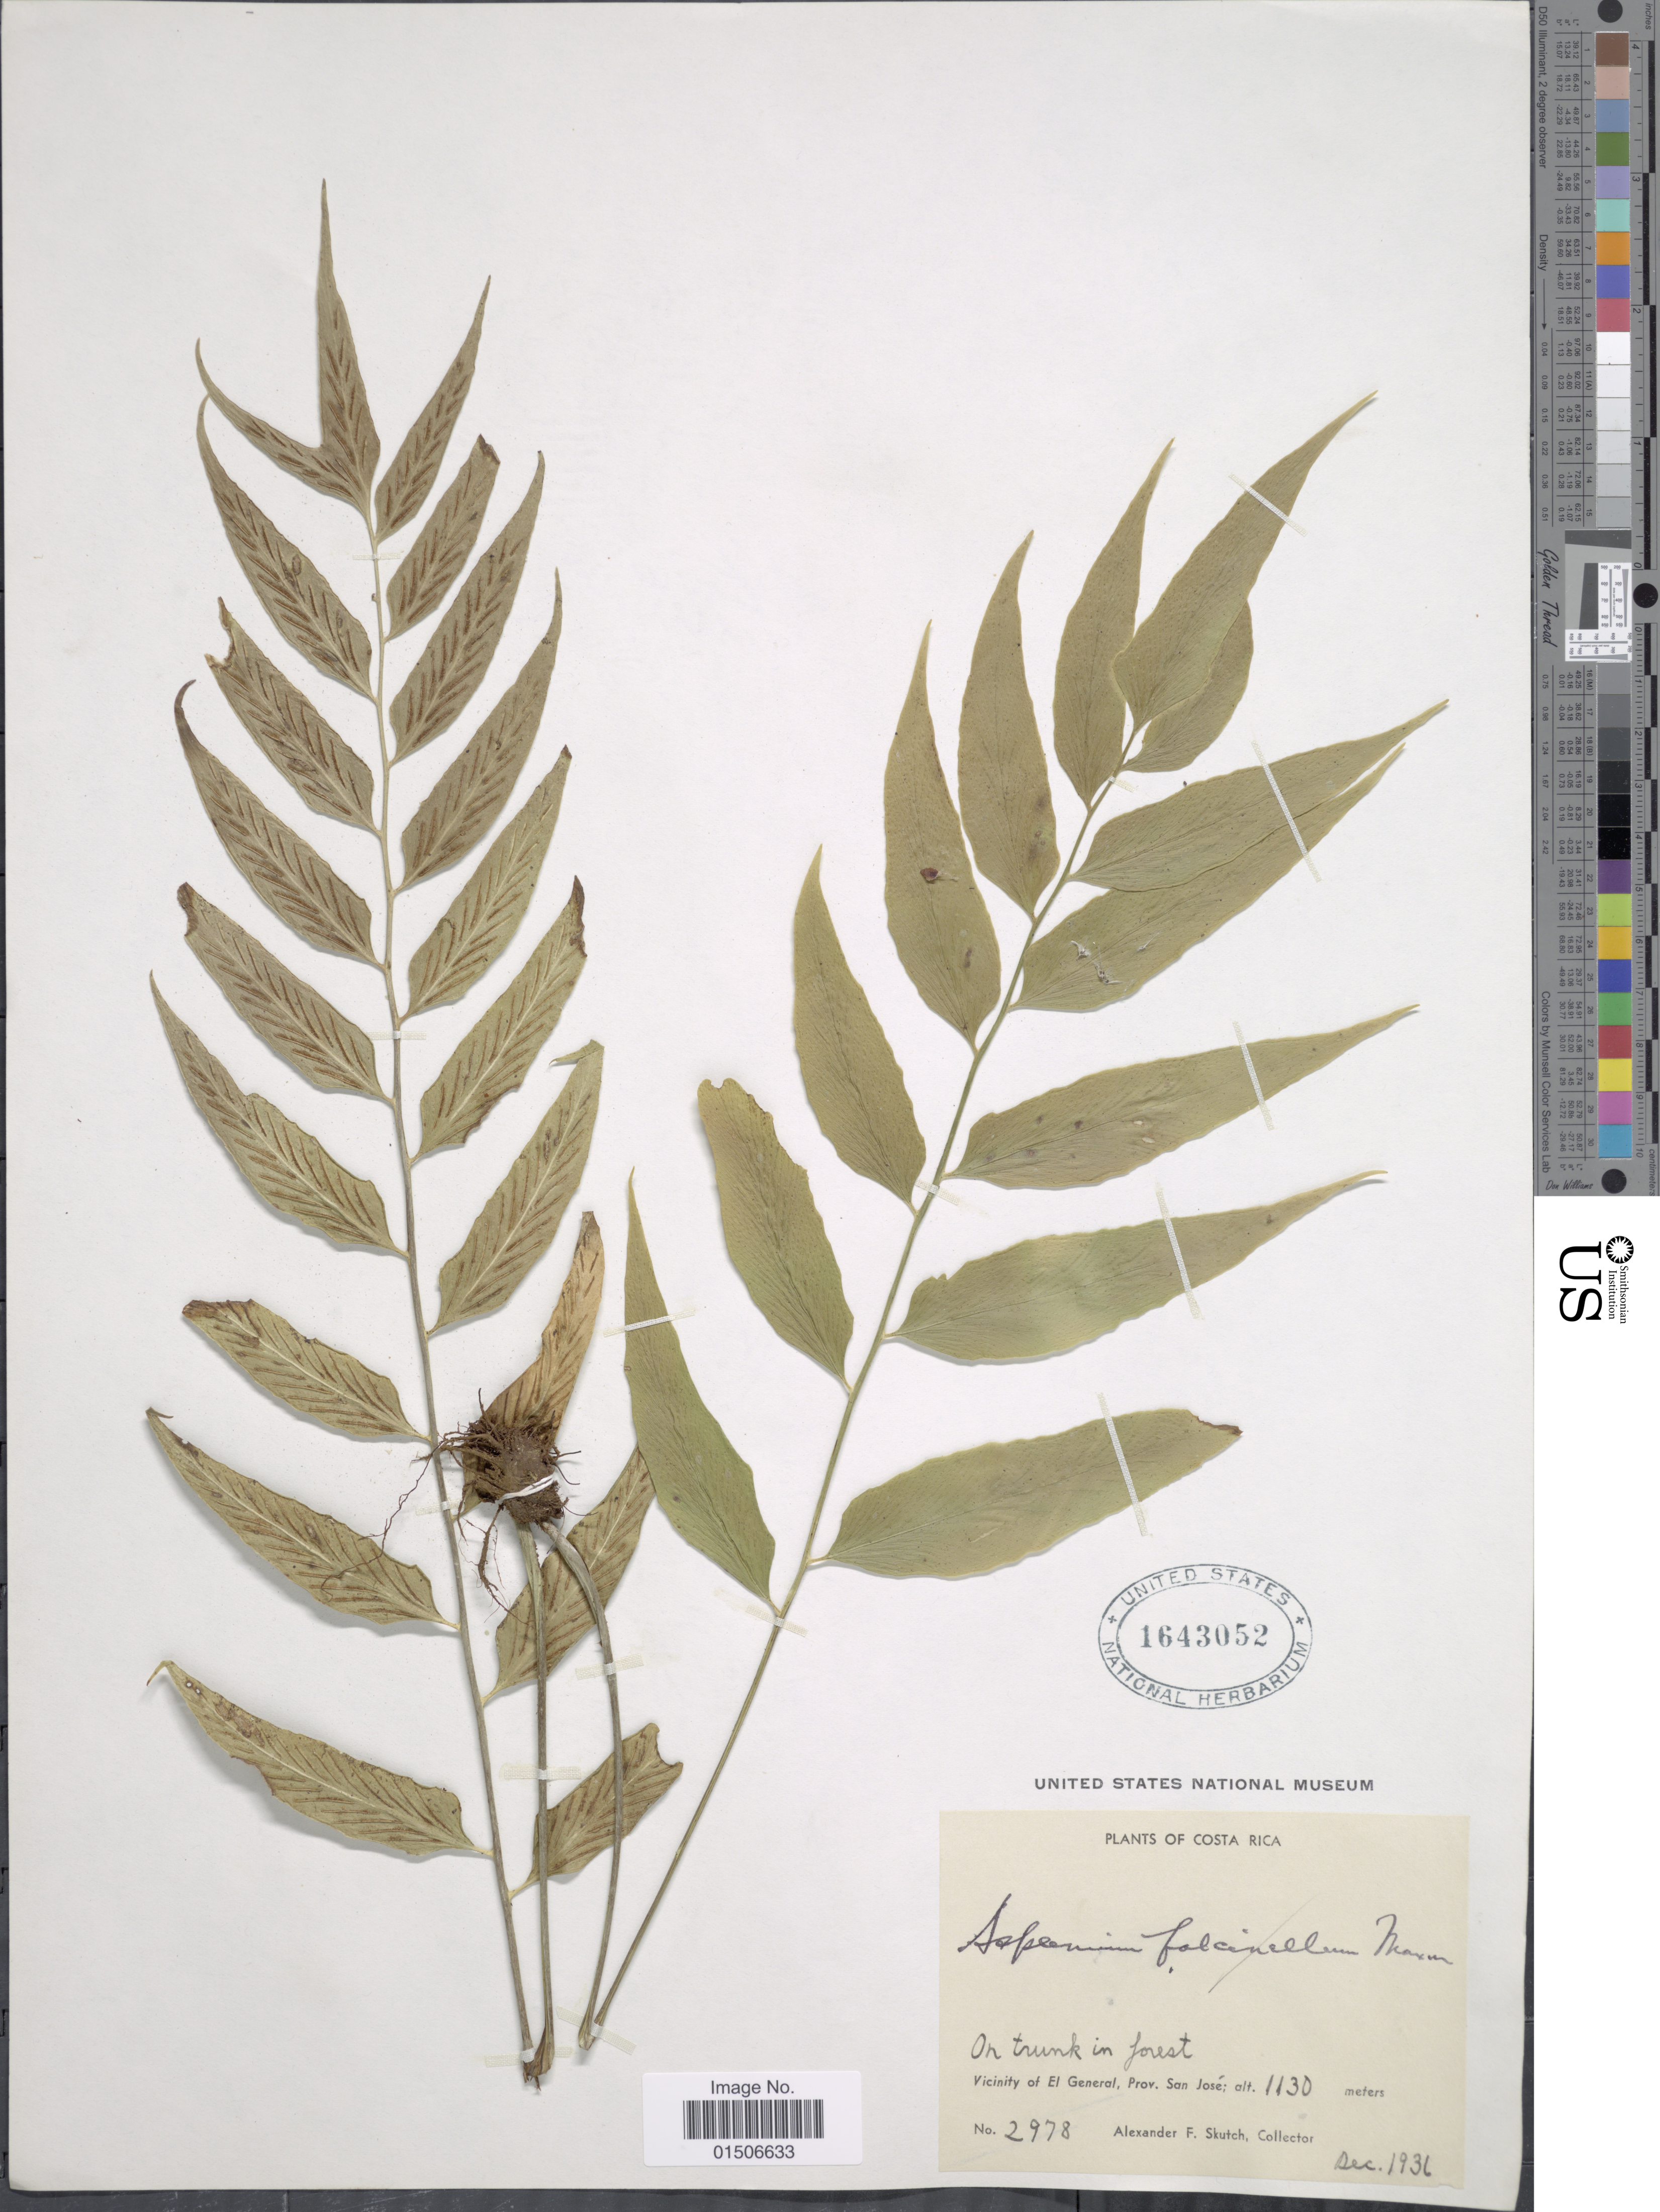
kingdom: Plantae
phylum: Tracheophyta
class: Polypodiopsida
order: Polypodiales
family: Aspleniaceae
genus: Asplenium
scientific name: Asplenium juglandifolium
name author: Lam.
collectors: A. F. Skutch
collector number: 2978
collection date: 1936-12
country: Costa Rica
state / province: San José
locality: On trunk in forest, Vicinity of El General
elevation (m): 1130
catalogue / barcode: US 1643052